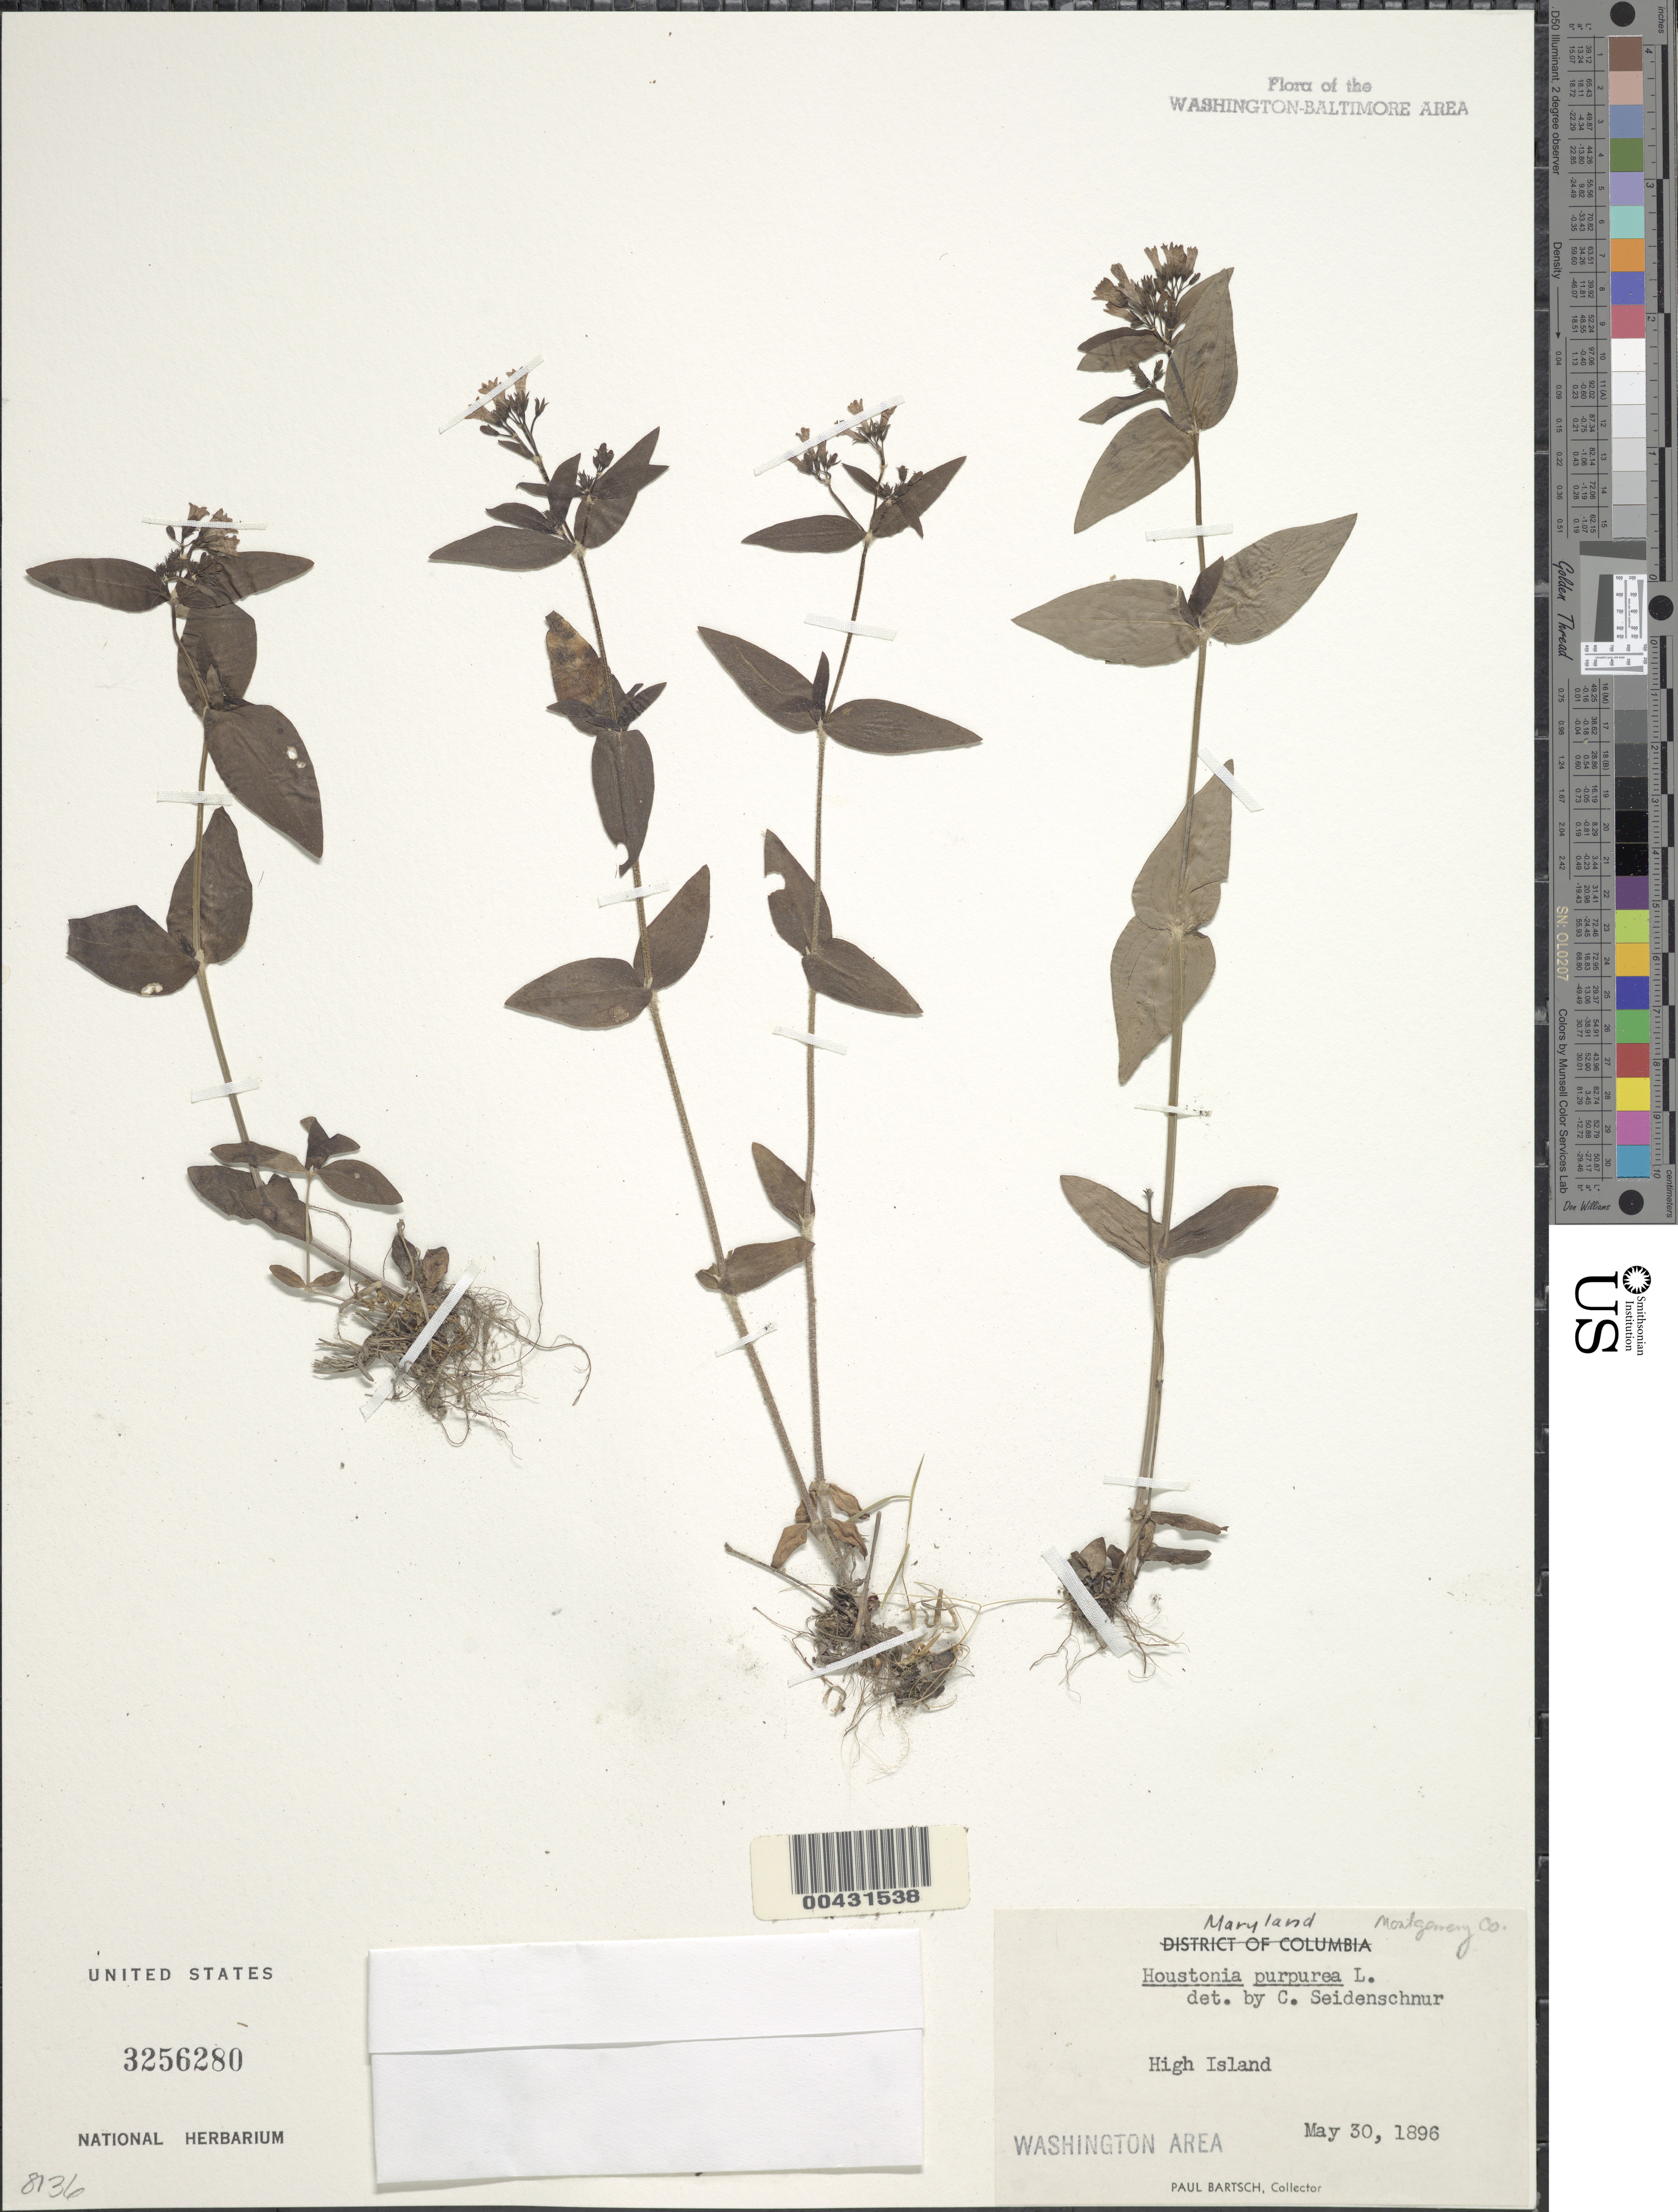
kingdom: Plantae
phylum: Tracheophyta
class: Magnoliopsida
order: Gentianales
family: Rubiaceae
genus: Houstonia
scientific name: Houstonia purpurea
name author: L.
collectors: P. Bartsch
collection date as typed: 30 May 1896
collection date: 1896-05-30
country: United States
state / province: Maryland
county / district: Montgomery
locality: High Island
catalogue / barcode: US 3256280